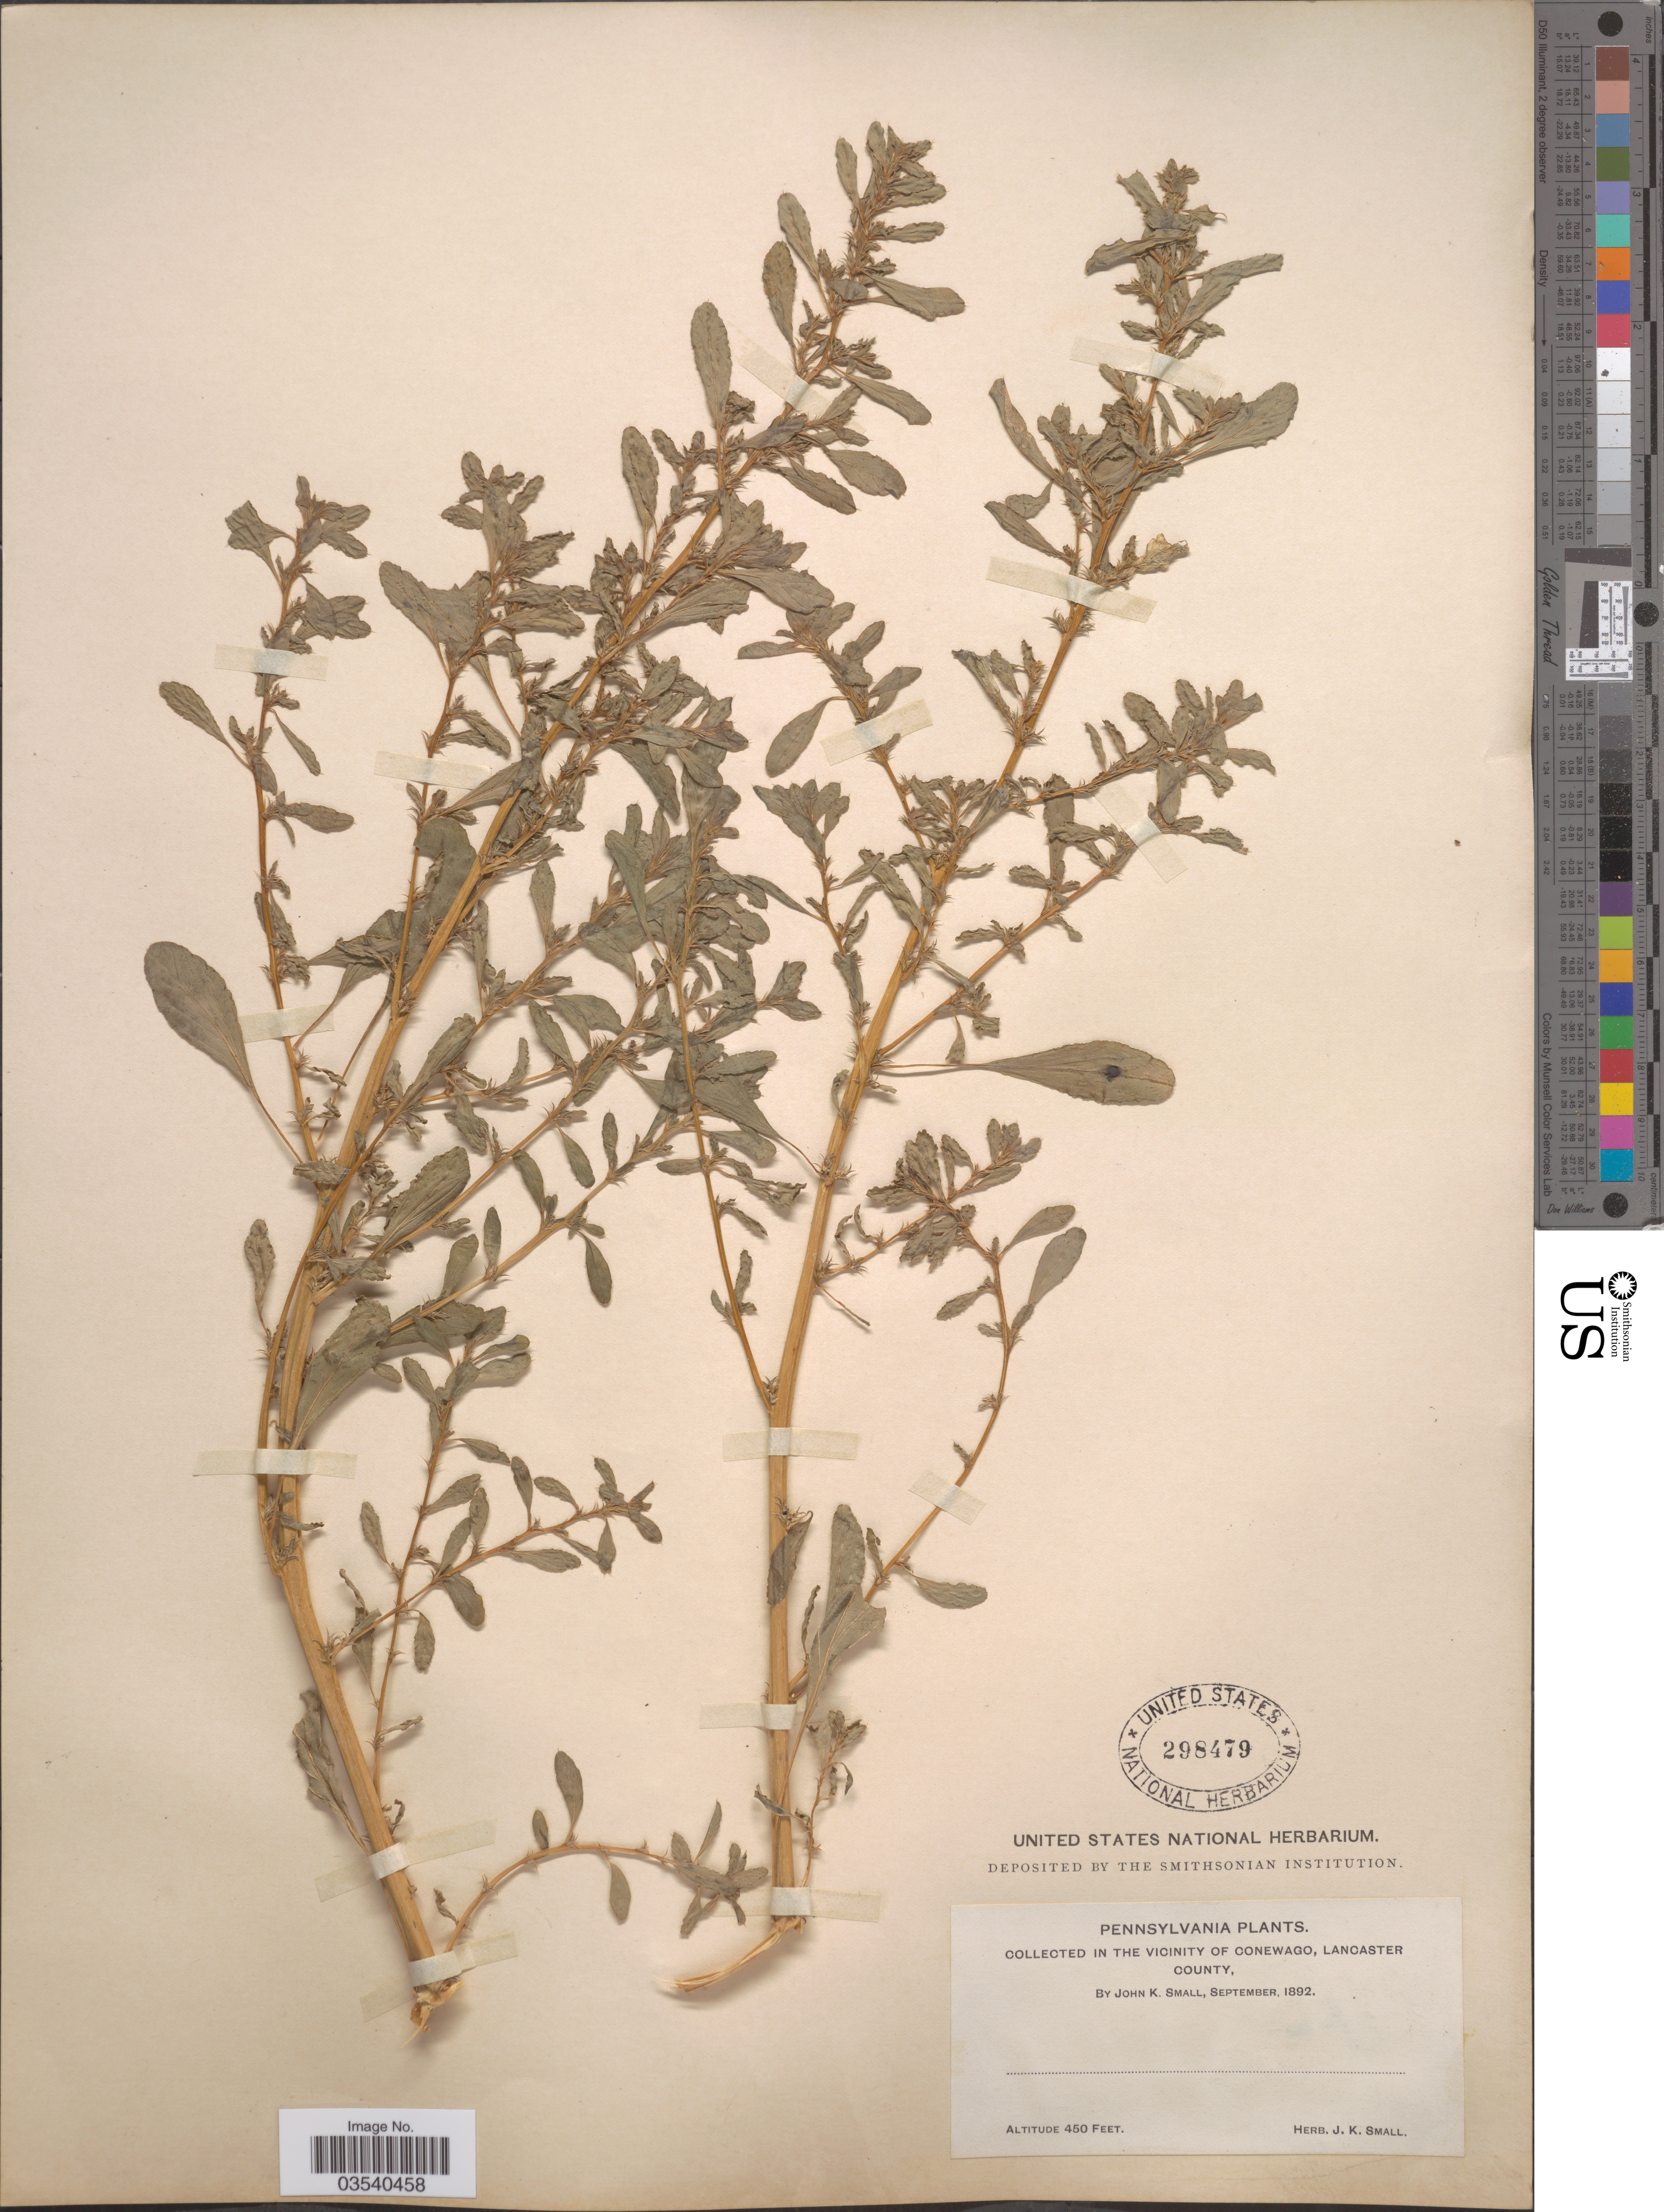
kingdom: Plantae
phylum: Tracheophyta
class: Magnoliopsida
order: Caryophyllales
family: Amaranthaceae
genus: Amaranthus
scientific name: Amaranthus graecizans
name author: L.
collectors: J. K. Small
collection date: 1892-09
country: United States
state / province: Pennsylvania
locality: Vicinity of Conewago, Lancaster County.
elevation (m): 137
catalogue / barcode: US 298479